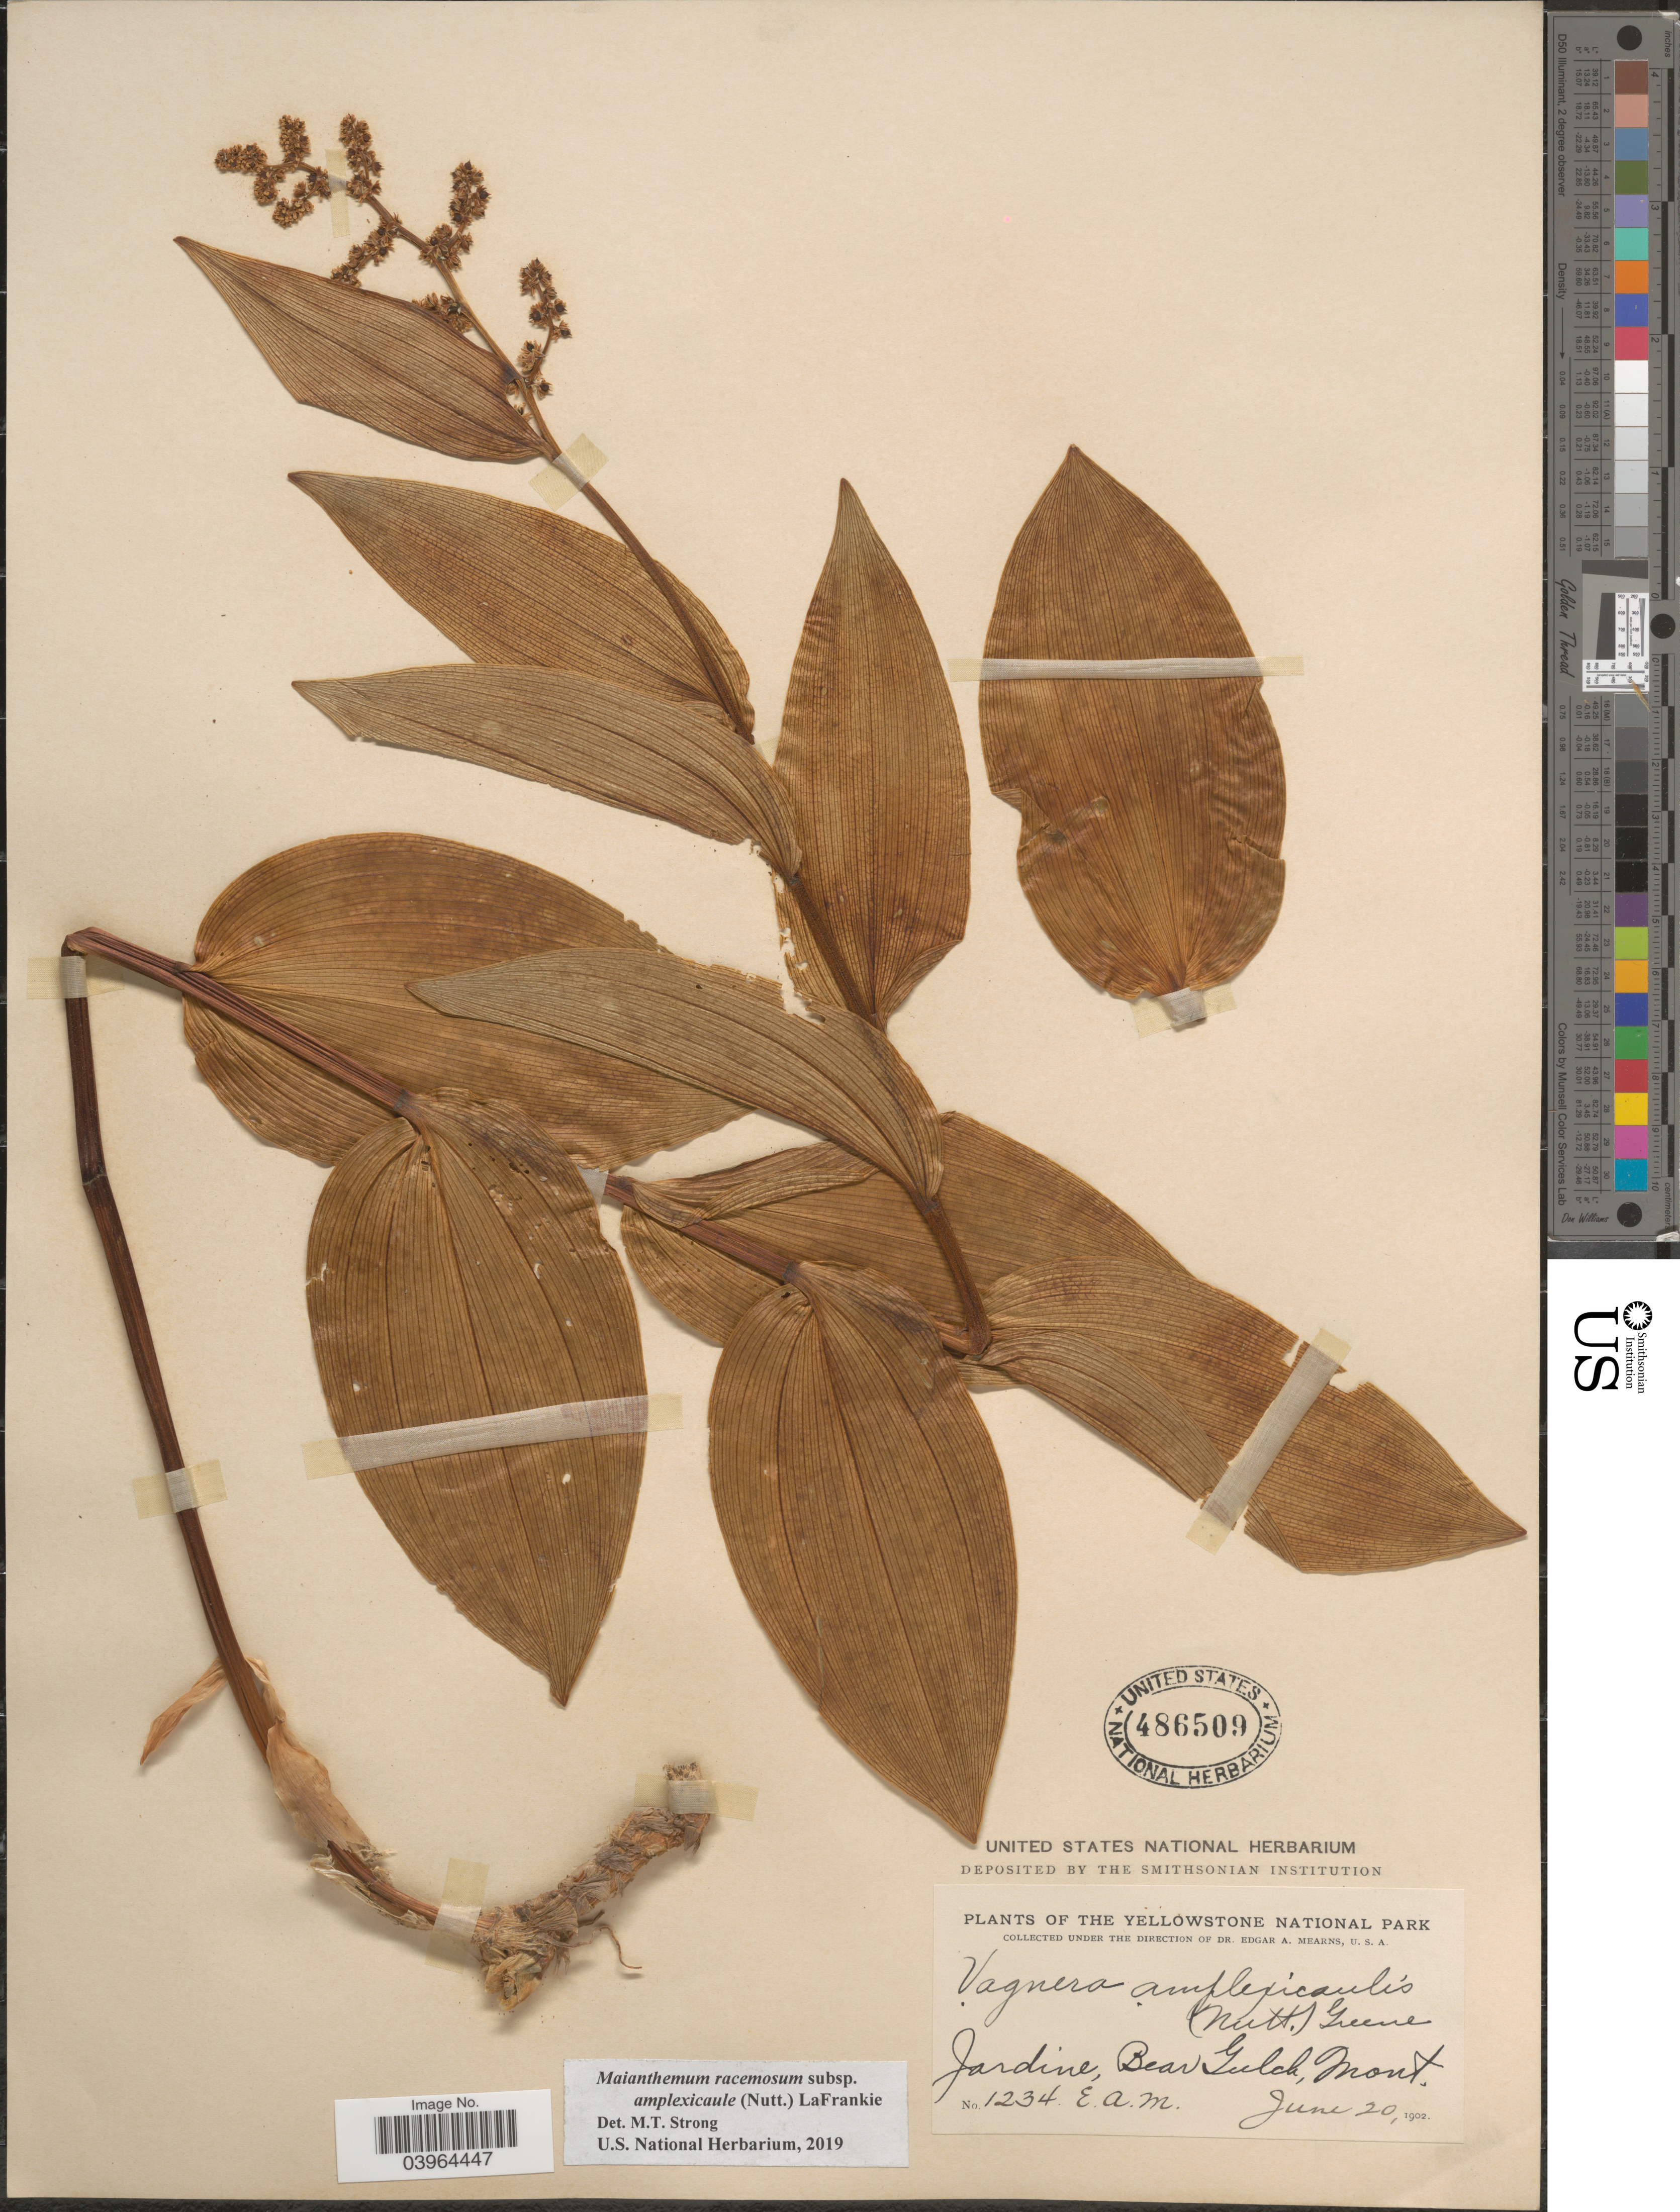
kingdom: Plantae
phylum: Tracheophyta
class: Liliopsida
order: Asparagales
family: Asparagaceae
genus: Maianthemum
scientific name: Maianthemum racemosum subsp. amplexicaule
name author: (Nutt.) LaFrankie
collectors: E. A. Mearns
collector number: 1234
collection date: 1902-06-20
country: United States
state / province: Montana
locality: The Yellowstone National Park. Jardine, Bear Gulch.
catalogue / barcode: US 486509